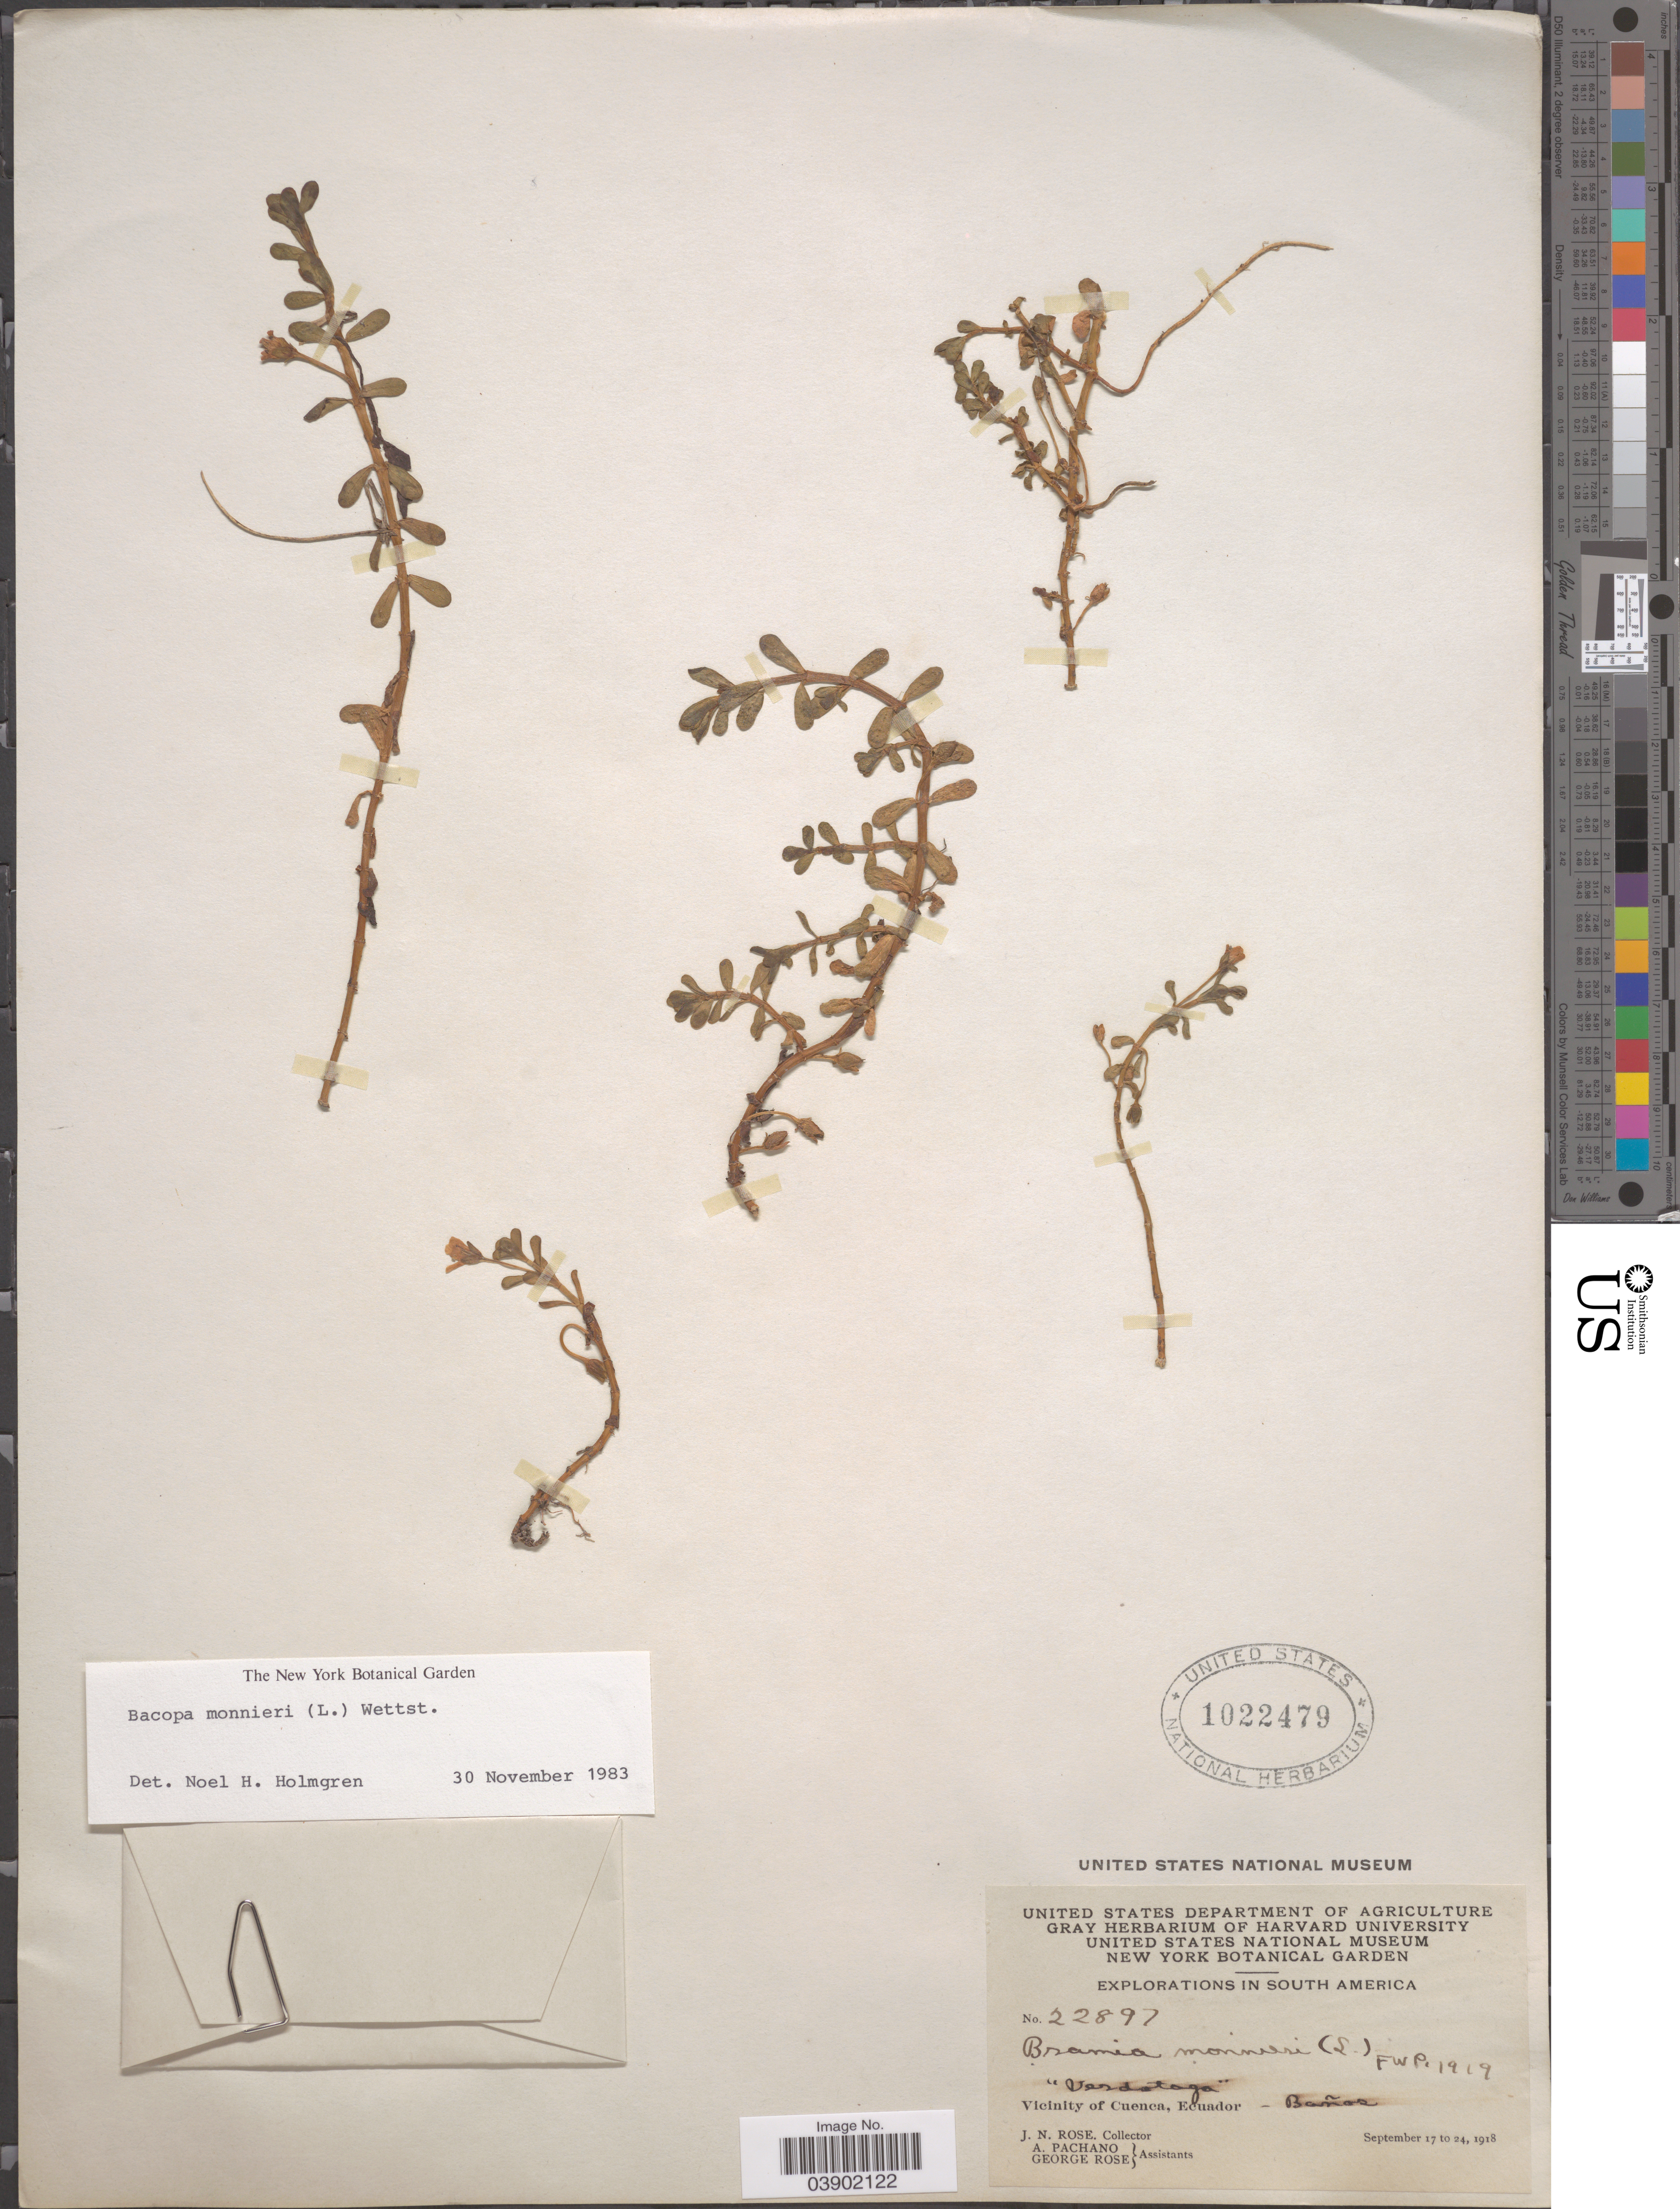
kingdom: Plantae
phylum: Tracheophyta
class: Magnoliopsida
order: Lamiales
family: Plantaginaceae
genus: Bacopa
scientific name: Bacopa monnieri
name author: (L.) Pennell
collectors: J. N. Rose, A. Pachano & G. Rose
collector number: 22897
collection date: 1918-09-17/1918-09-24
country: Ecuador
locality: Vicinity of Cuenca. Baños.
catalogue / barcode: US 1022479